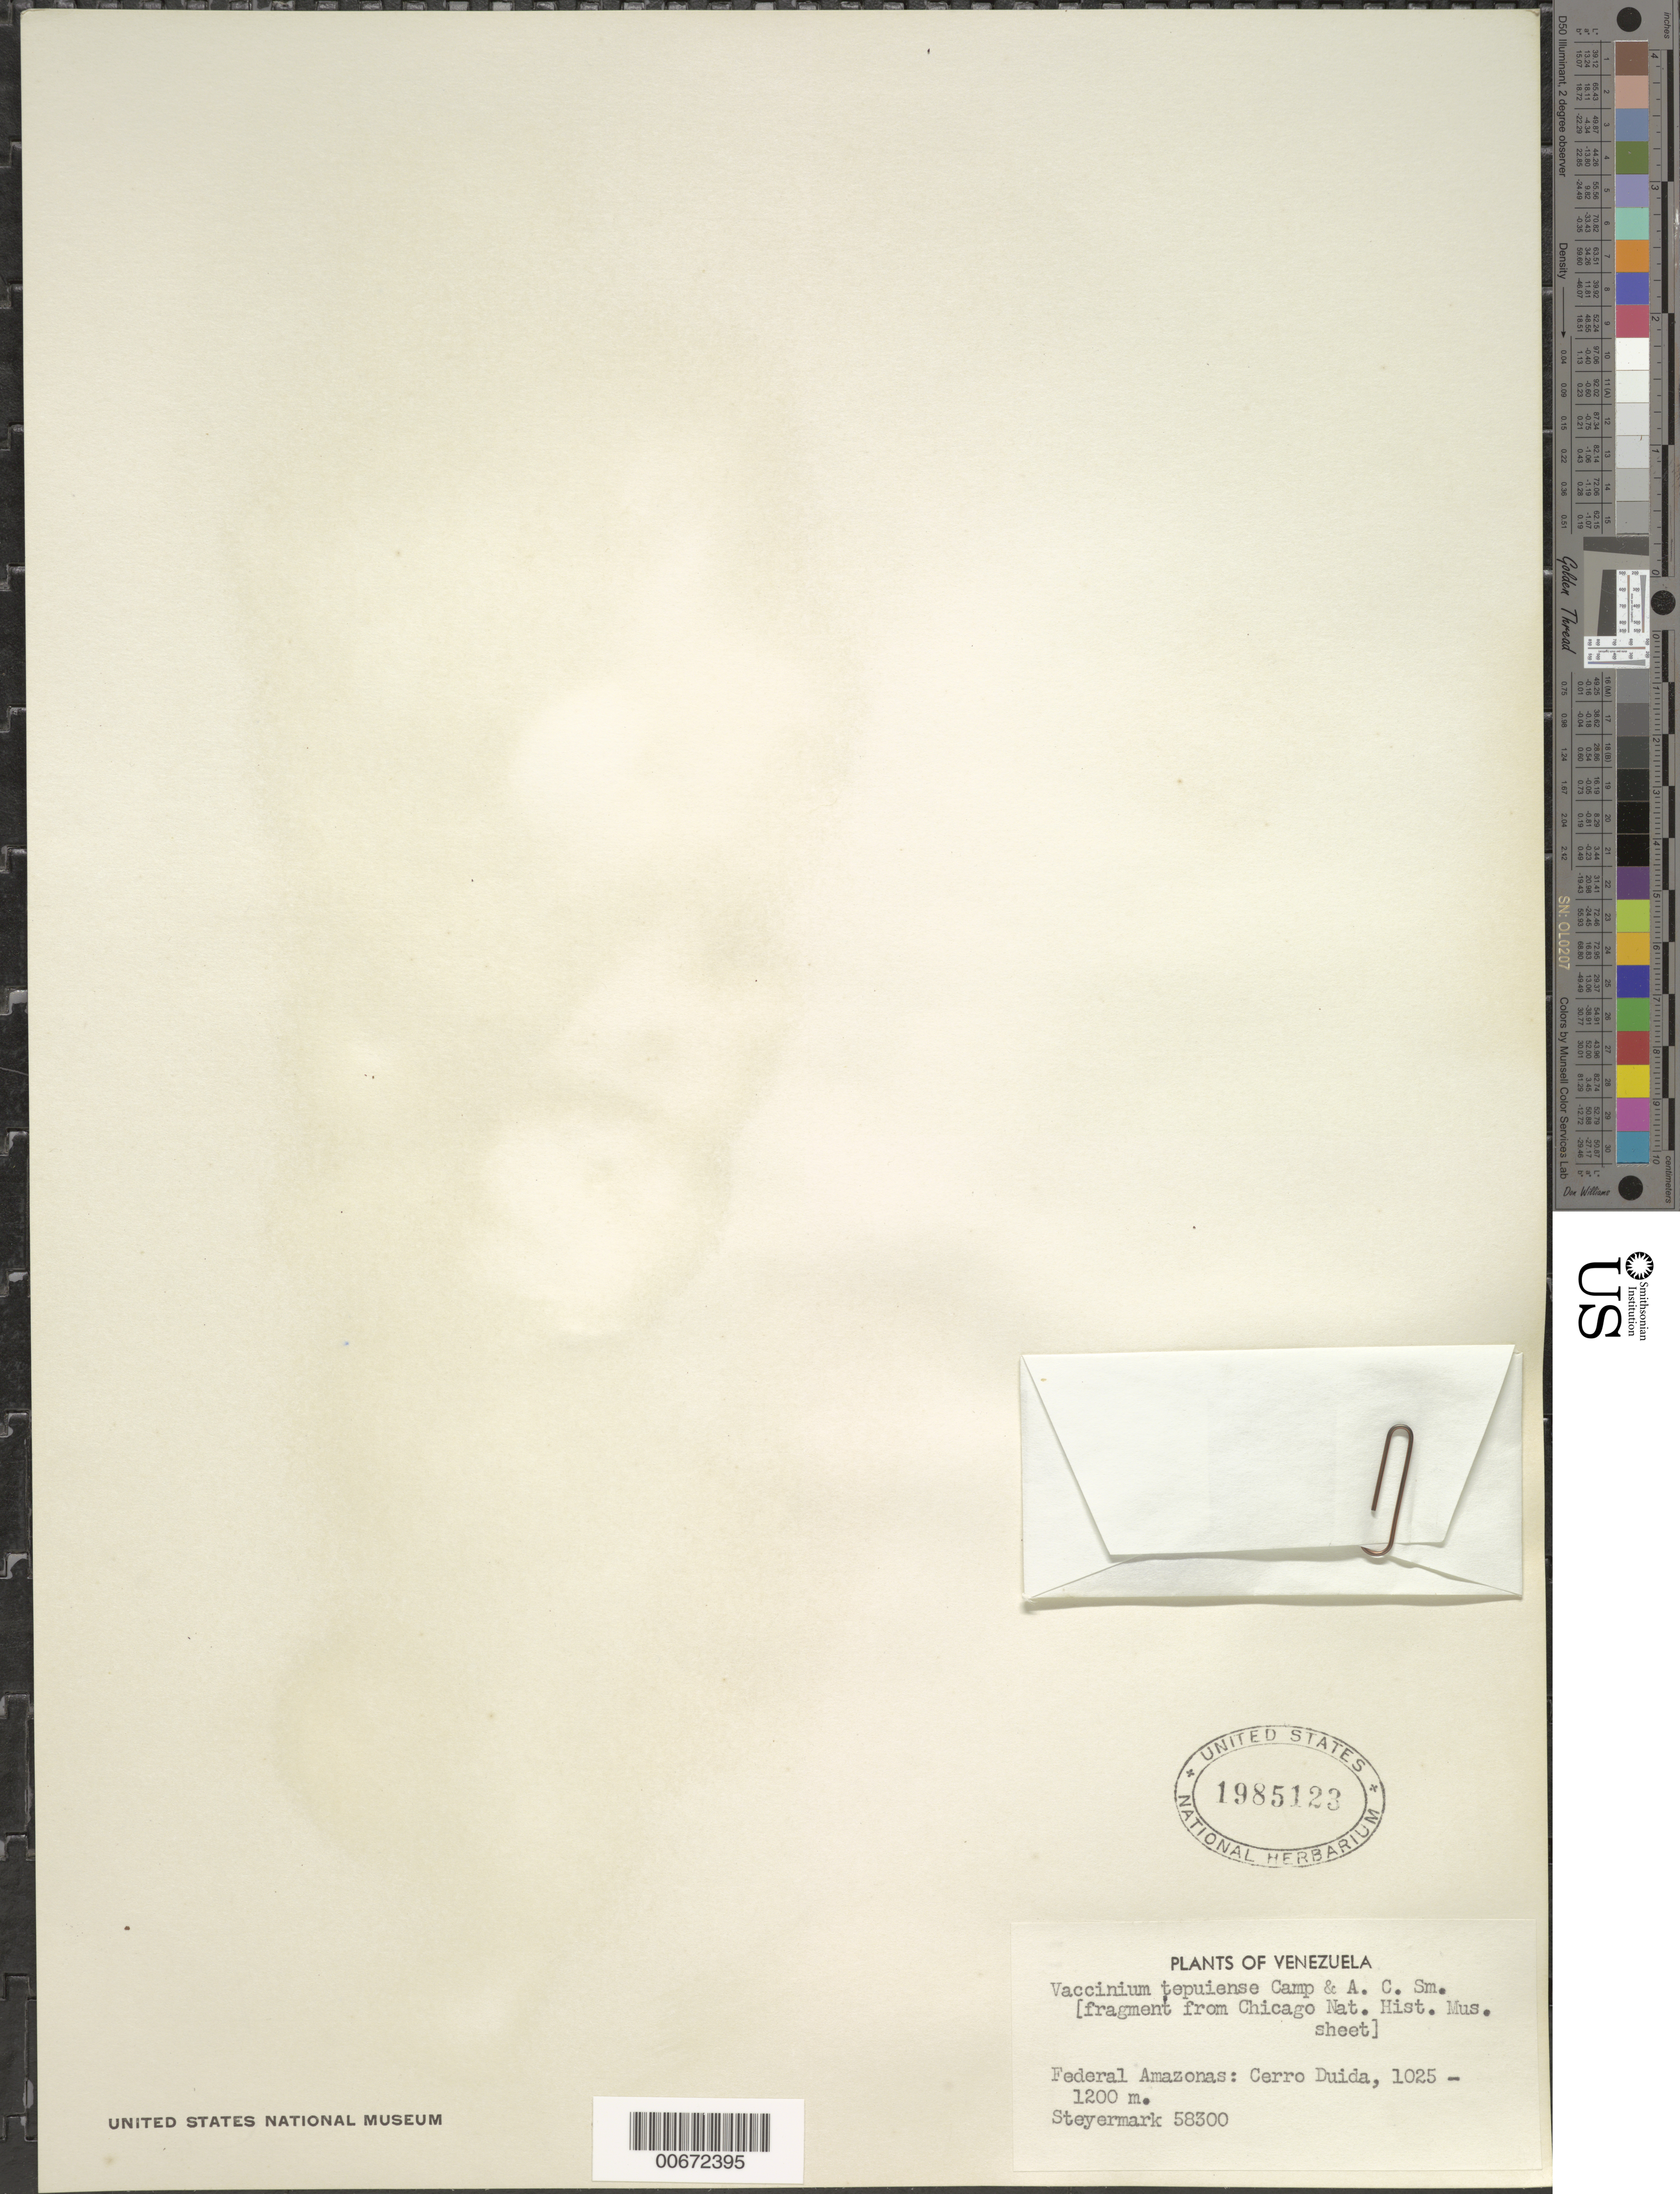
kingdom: Plantae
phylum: Tracheophyta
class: Magnoliopsida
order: Ericales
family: Ericaceae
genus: Vaccinium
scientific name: Vaccinium tepuiense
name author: Camp & A.C. Sm.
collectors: J. Steyermark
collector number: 58300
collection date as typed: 4-Sep-44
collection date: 1944-09-04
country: Venezuela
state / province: Amazonas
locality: Cerro Duida, summit, Caño Negro, Savanna Hills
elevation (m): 1025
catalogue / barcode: US 1985123